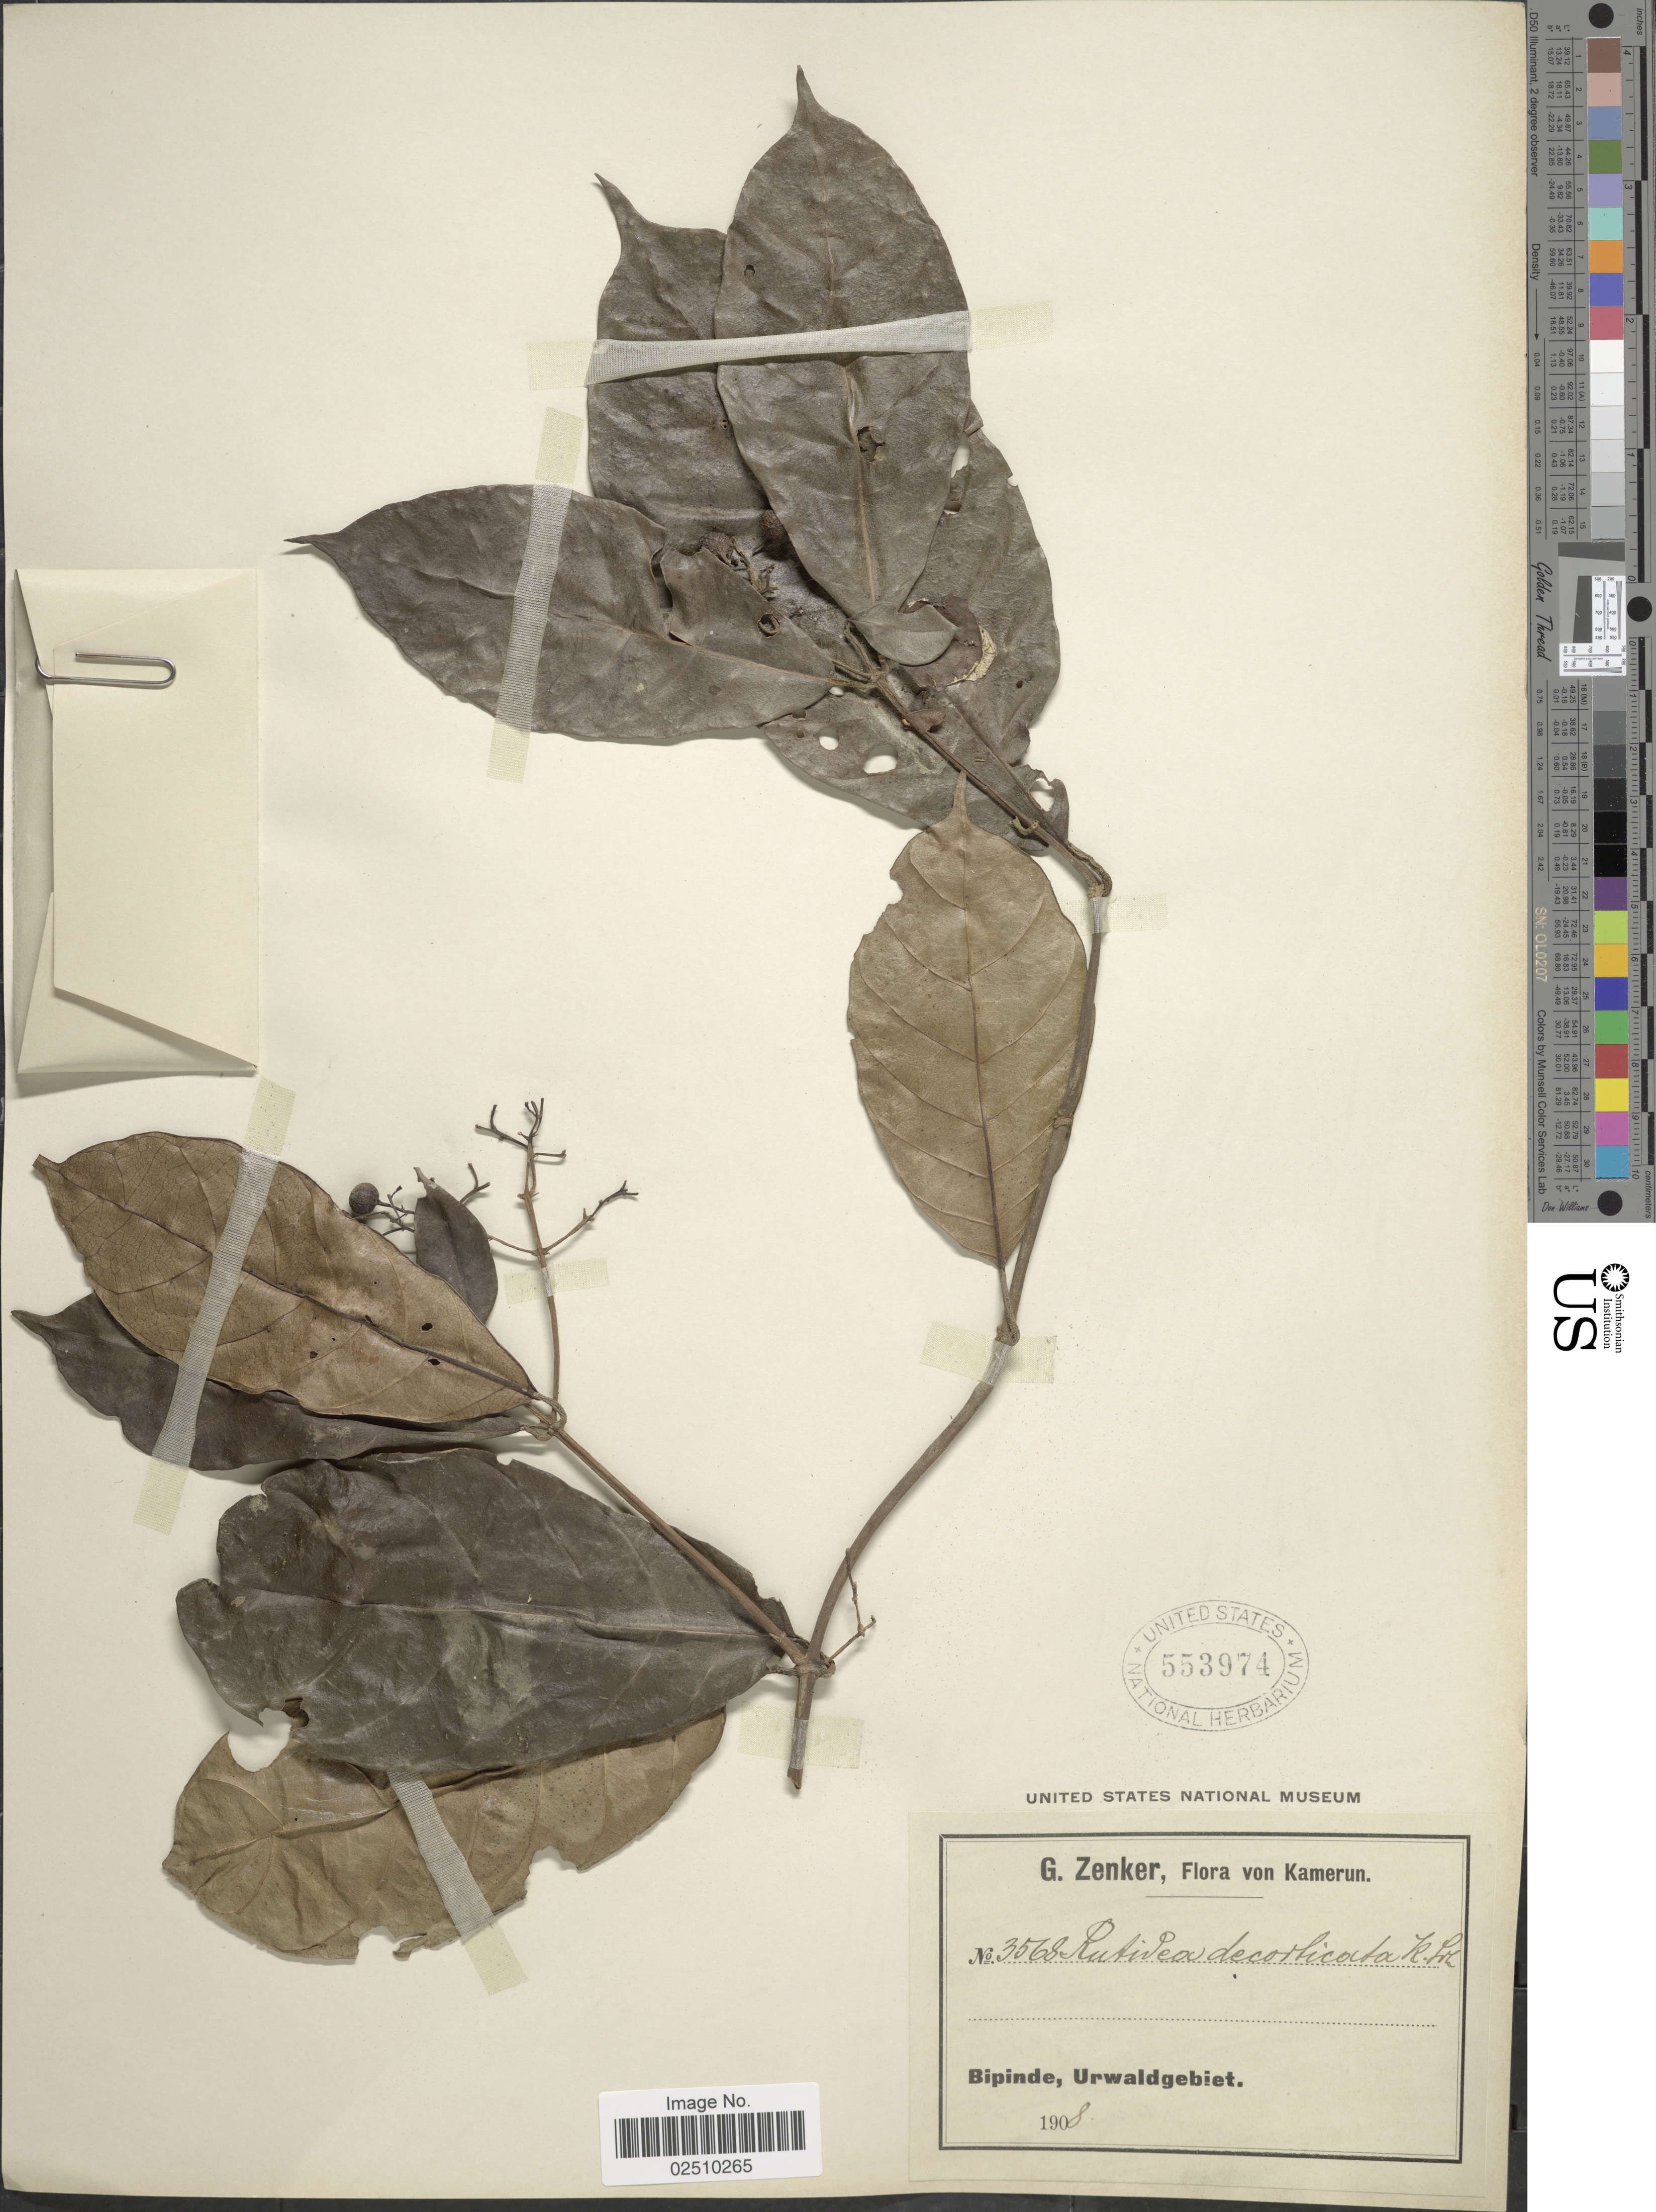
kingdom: Plantae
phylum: Tracheophyta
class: Magnoliopsida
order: Gentianales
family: Rubiaceae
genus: Rutidea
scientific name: Rutidea decorticata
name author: Hiern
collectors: G. A. Zenker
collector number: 3568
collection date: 1908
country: Cameroon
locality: Kamerun. Bipinde, Urwaldgebiet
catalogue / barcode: US 553974